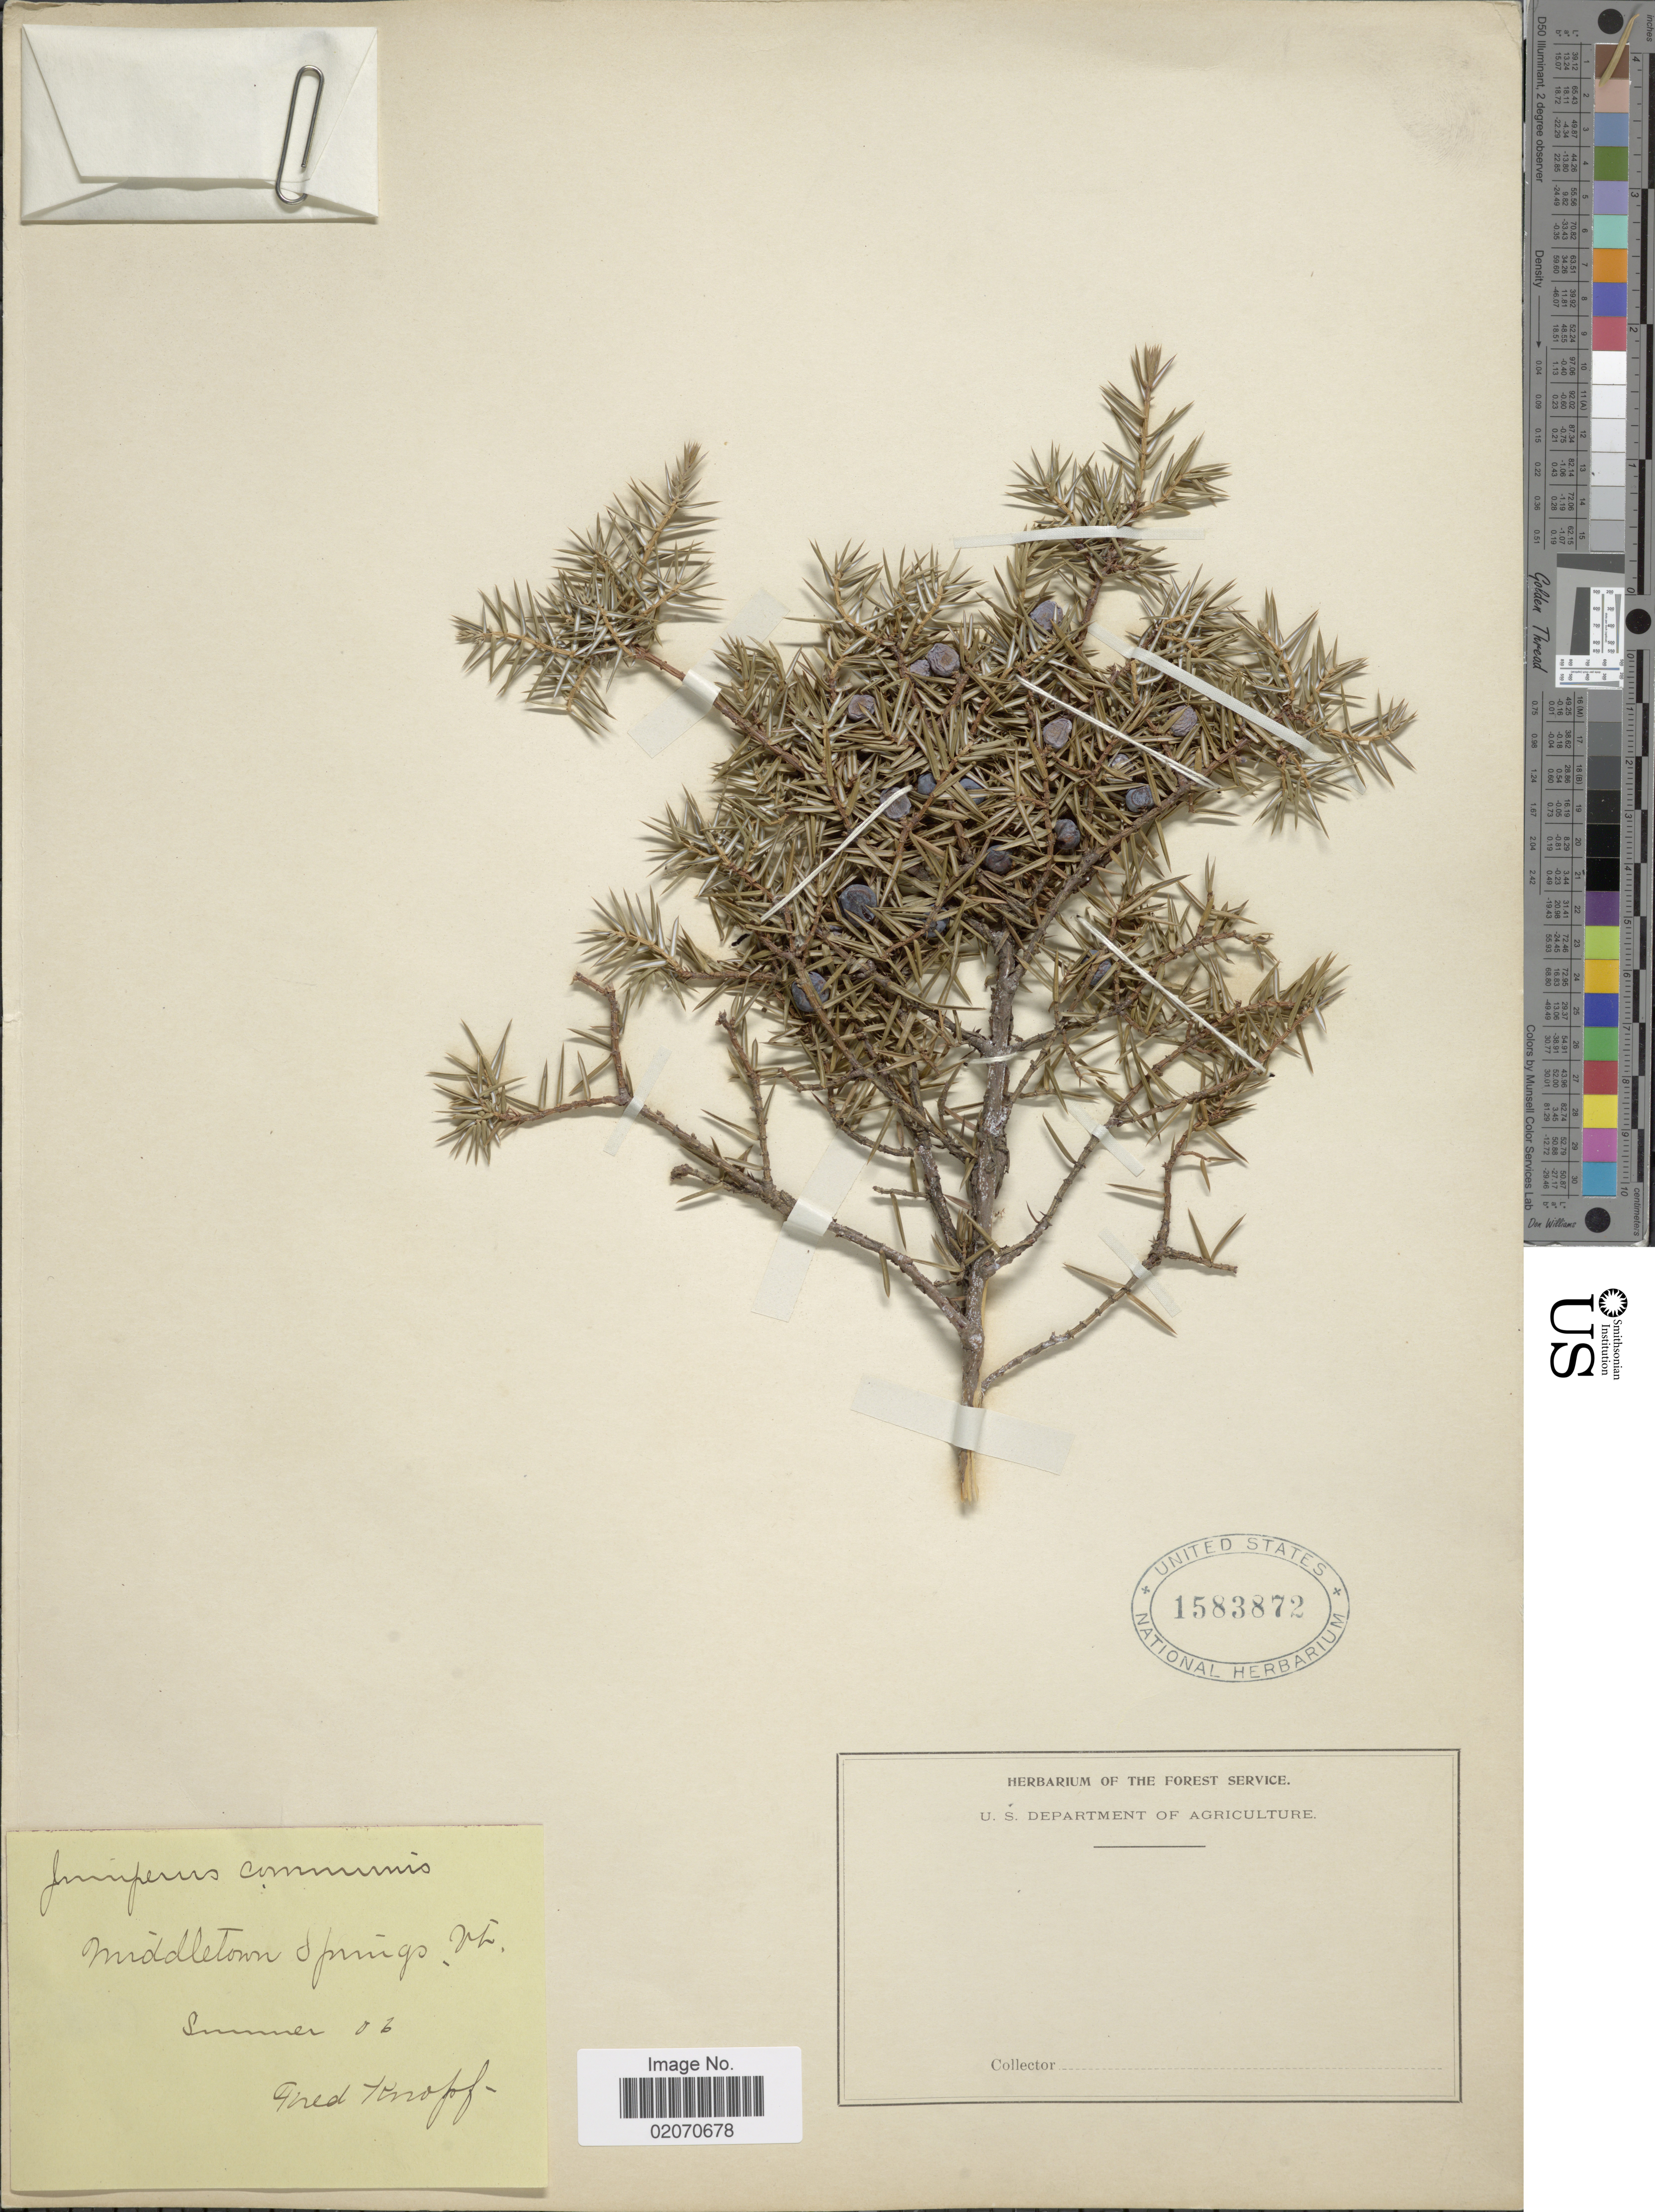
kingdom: Plantae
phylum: Tracheophyta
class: Pinopsida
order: Pinales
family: Cupressaceae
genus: Juniperus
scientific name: Juniperus communis var. depressa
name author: Pursh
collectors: F. Knopf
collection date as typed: summer 06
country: United States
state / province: Vermont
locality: Middleton Springs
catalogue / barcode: US 1583872